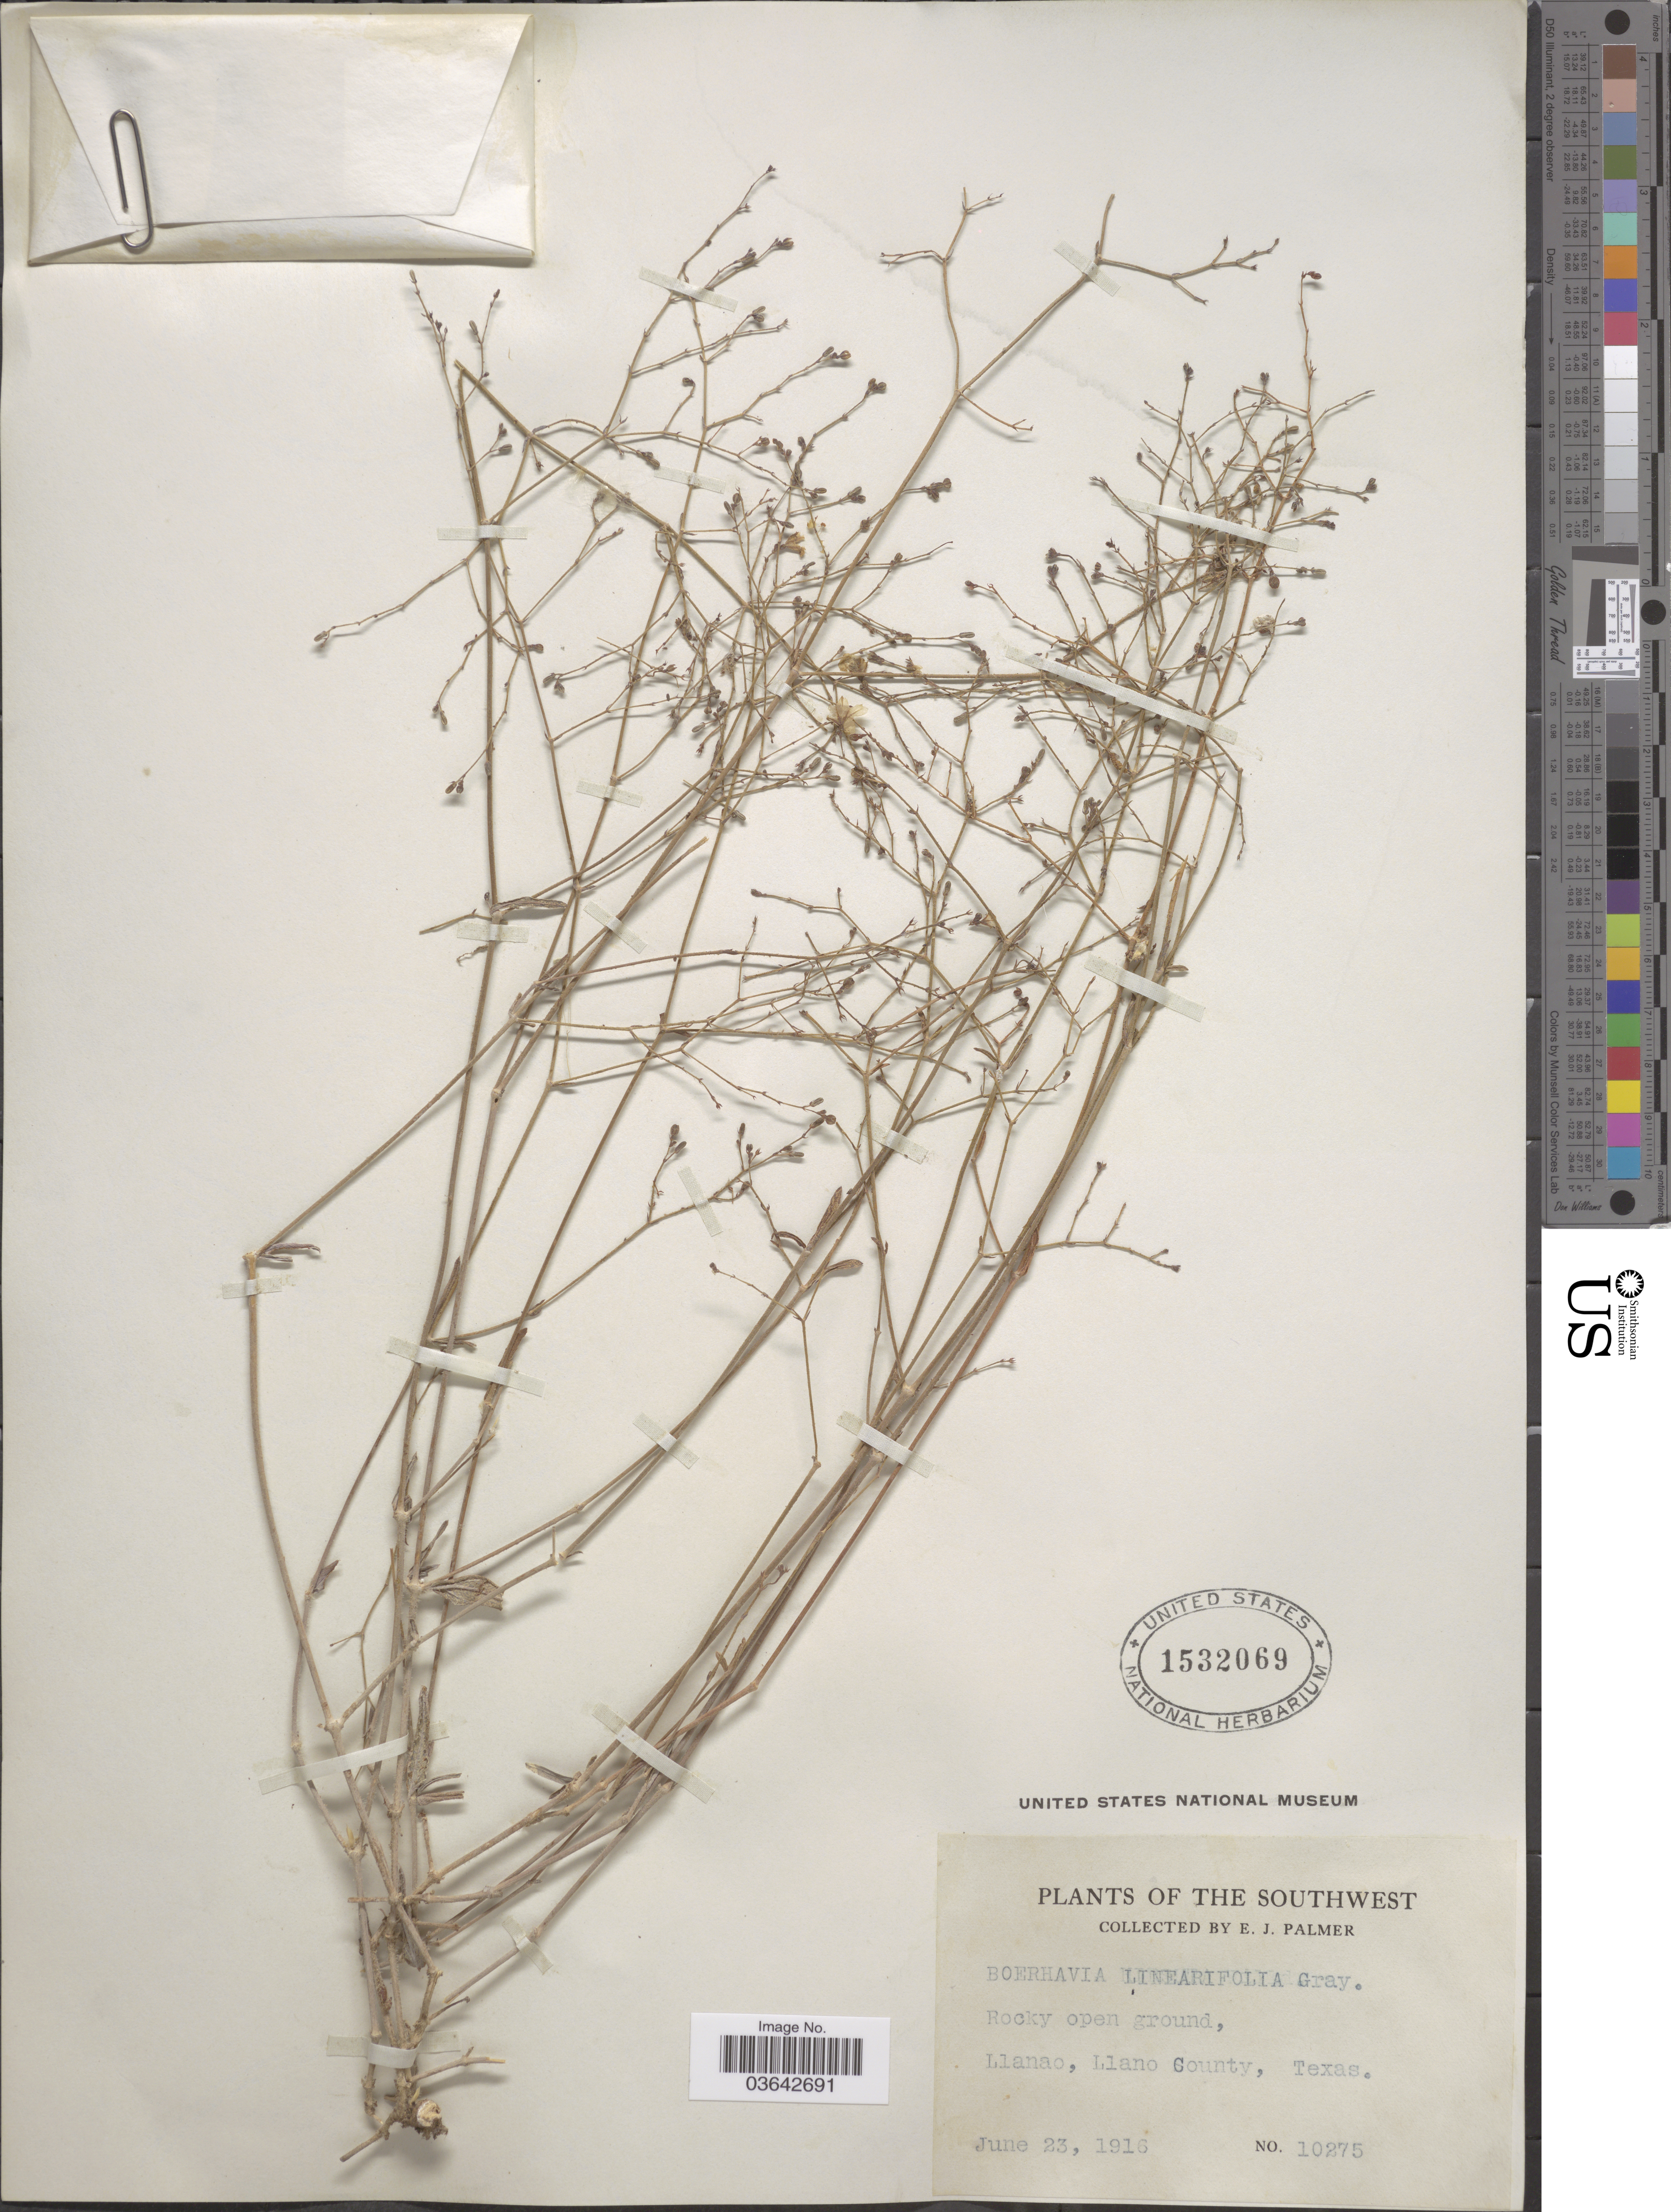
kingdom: Plantae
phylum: Tracheophyta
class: Magnoliopsida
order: Caryophyllales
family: Nyctaginaceae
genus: Boerhavia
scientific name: Boerhavia linearifolia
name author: A. Gray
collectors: E. J. Palmer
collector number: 10275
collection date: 1916-06-23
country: United States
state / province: Texas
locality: The Southwest. Llano, Llano County.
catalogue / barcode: US 1532069